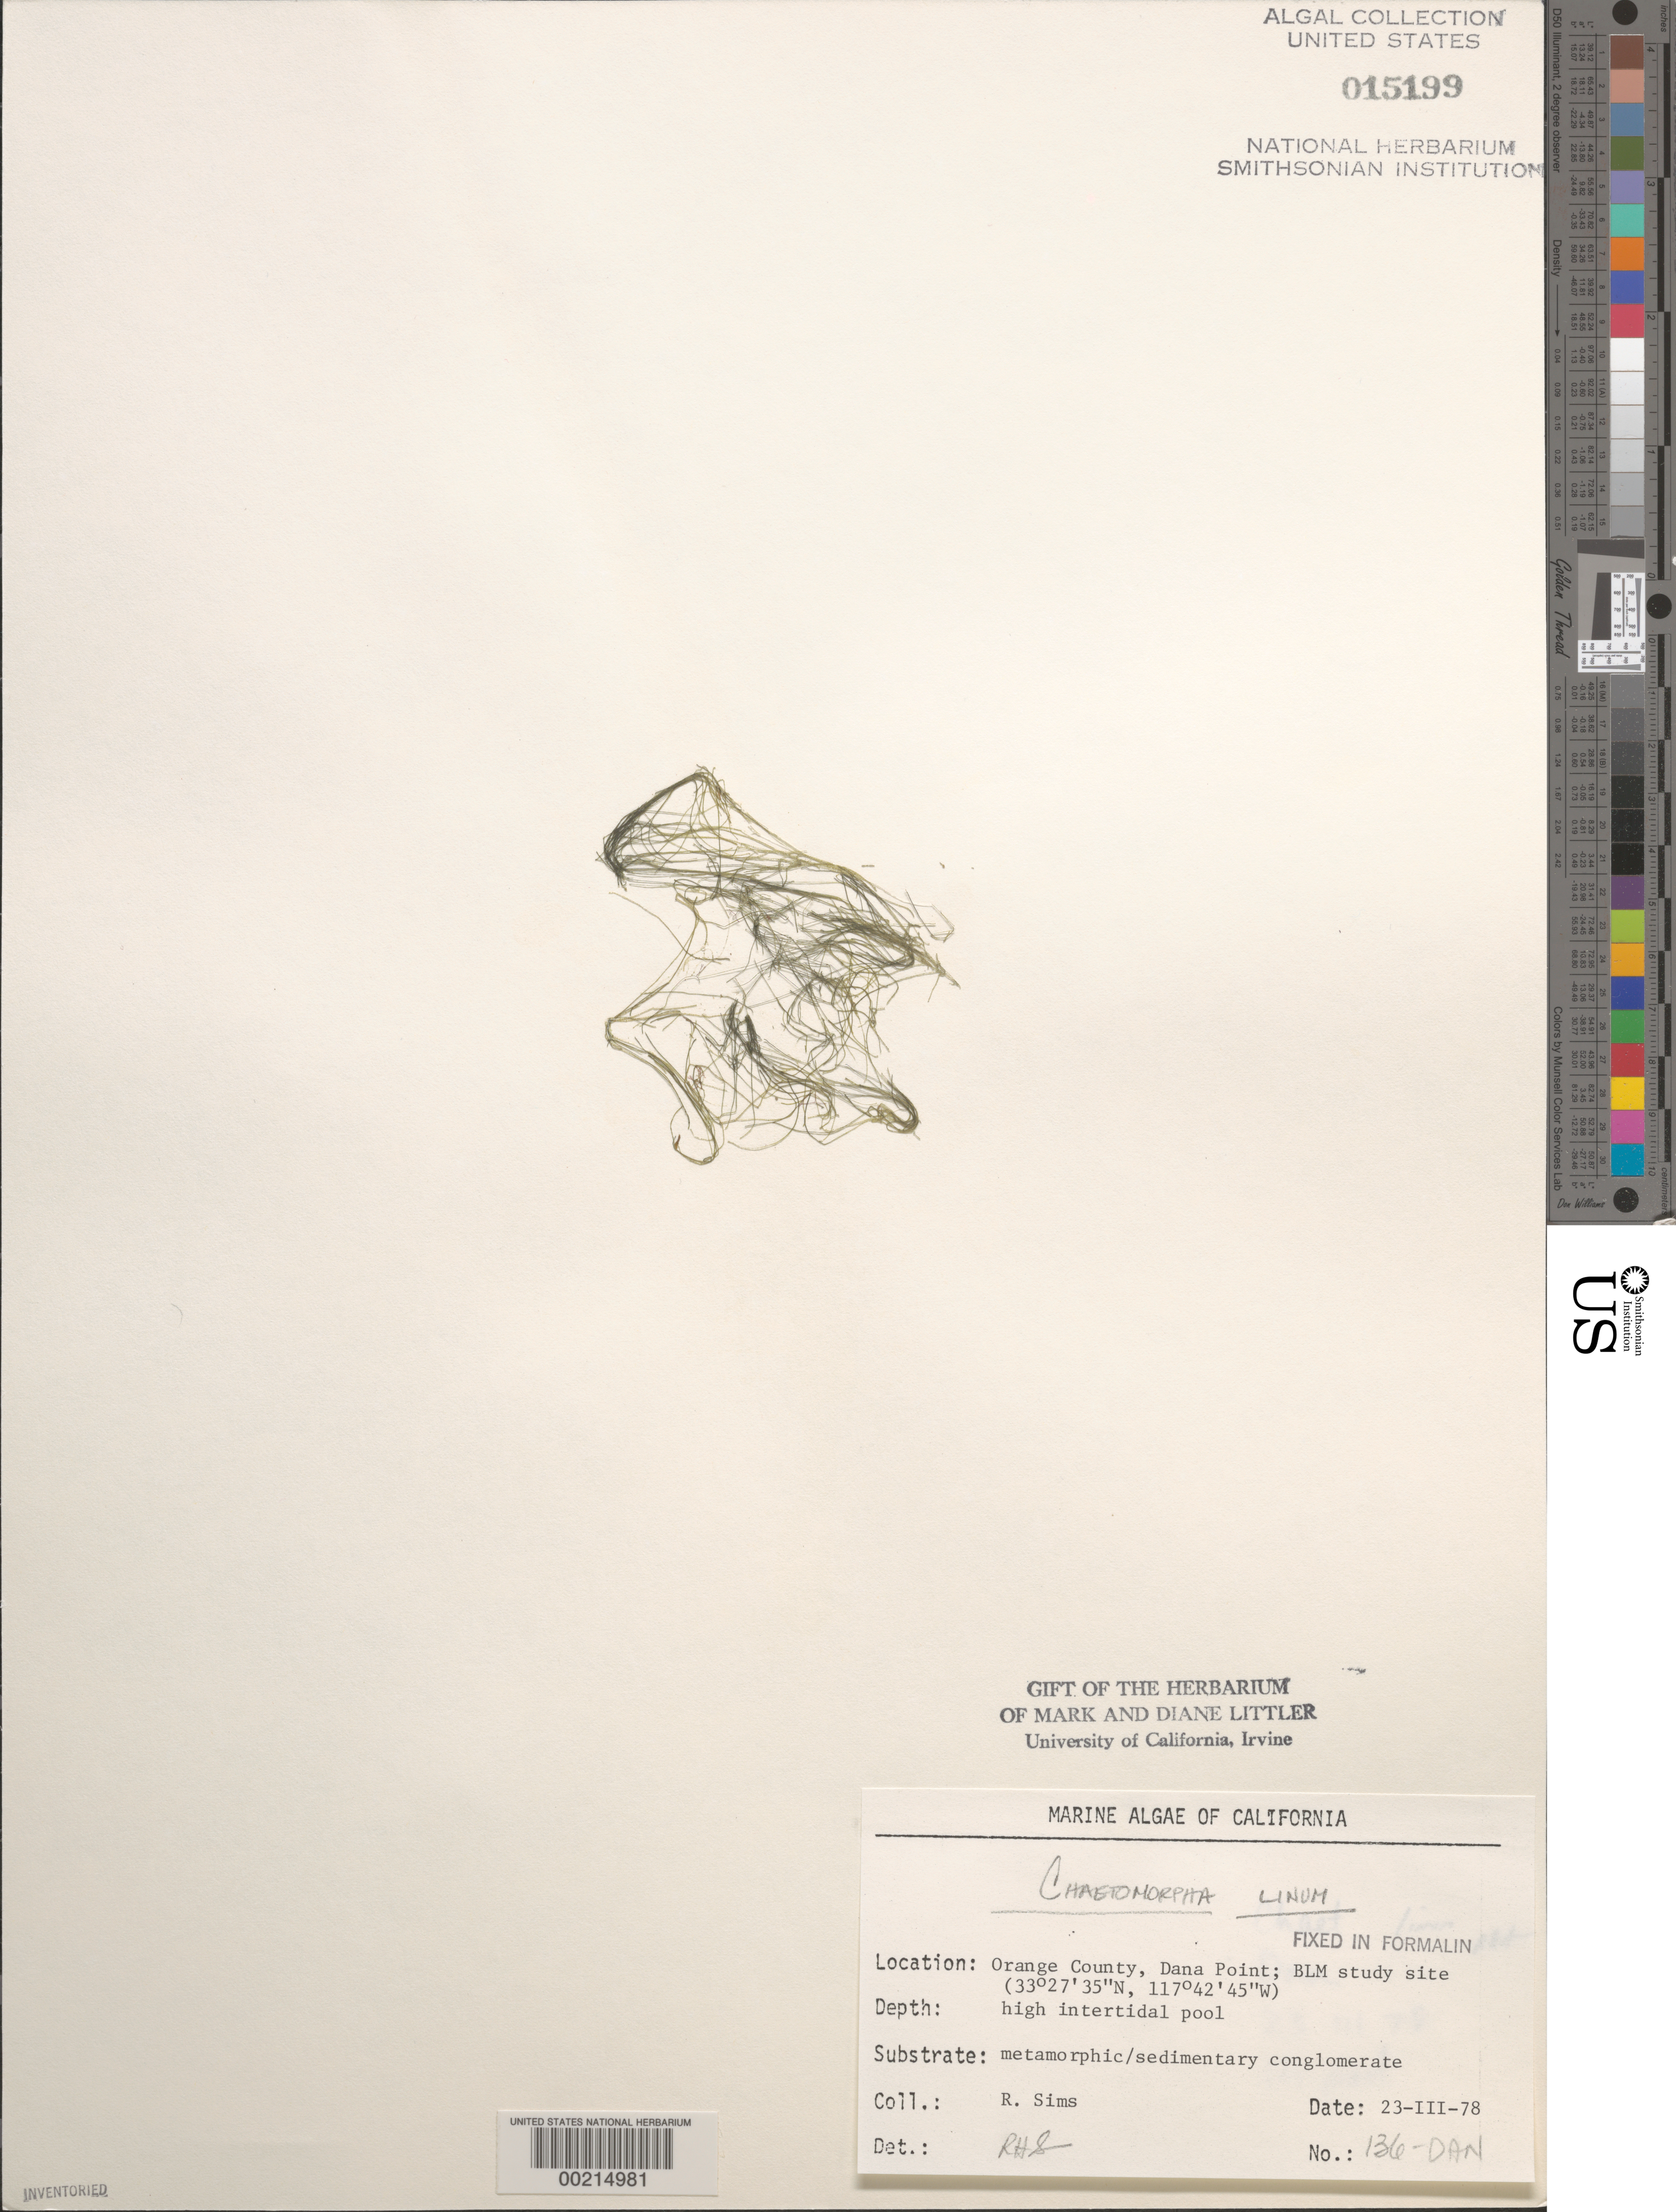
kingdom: Plantae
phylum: Chlorophyta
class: Ulvophyceae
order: Cladophorales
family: Cladophoraceae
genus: Chaetomorpha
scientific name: Chaetomorpha linum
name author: (O.F. Muell.) Kütz.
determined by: Sims, Robert H.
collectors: R. H. Sims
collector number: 136-DAN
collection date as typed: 23 Mar 1978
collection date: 1978-03-23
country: United States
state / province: California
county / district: Orange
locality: Dana Point, 1 km north of marina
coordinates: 33 27'35"N, 117 42'45"W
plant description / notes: BLM-SOCALBIGHT Rocky Intertidal Survey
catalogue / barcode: US 15199